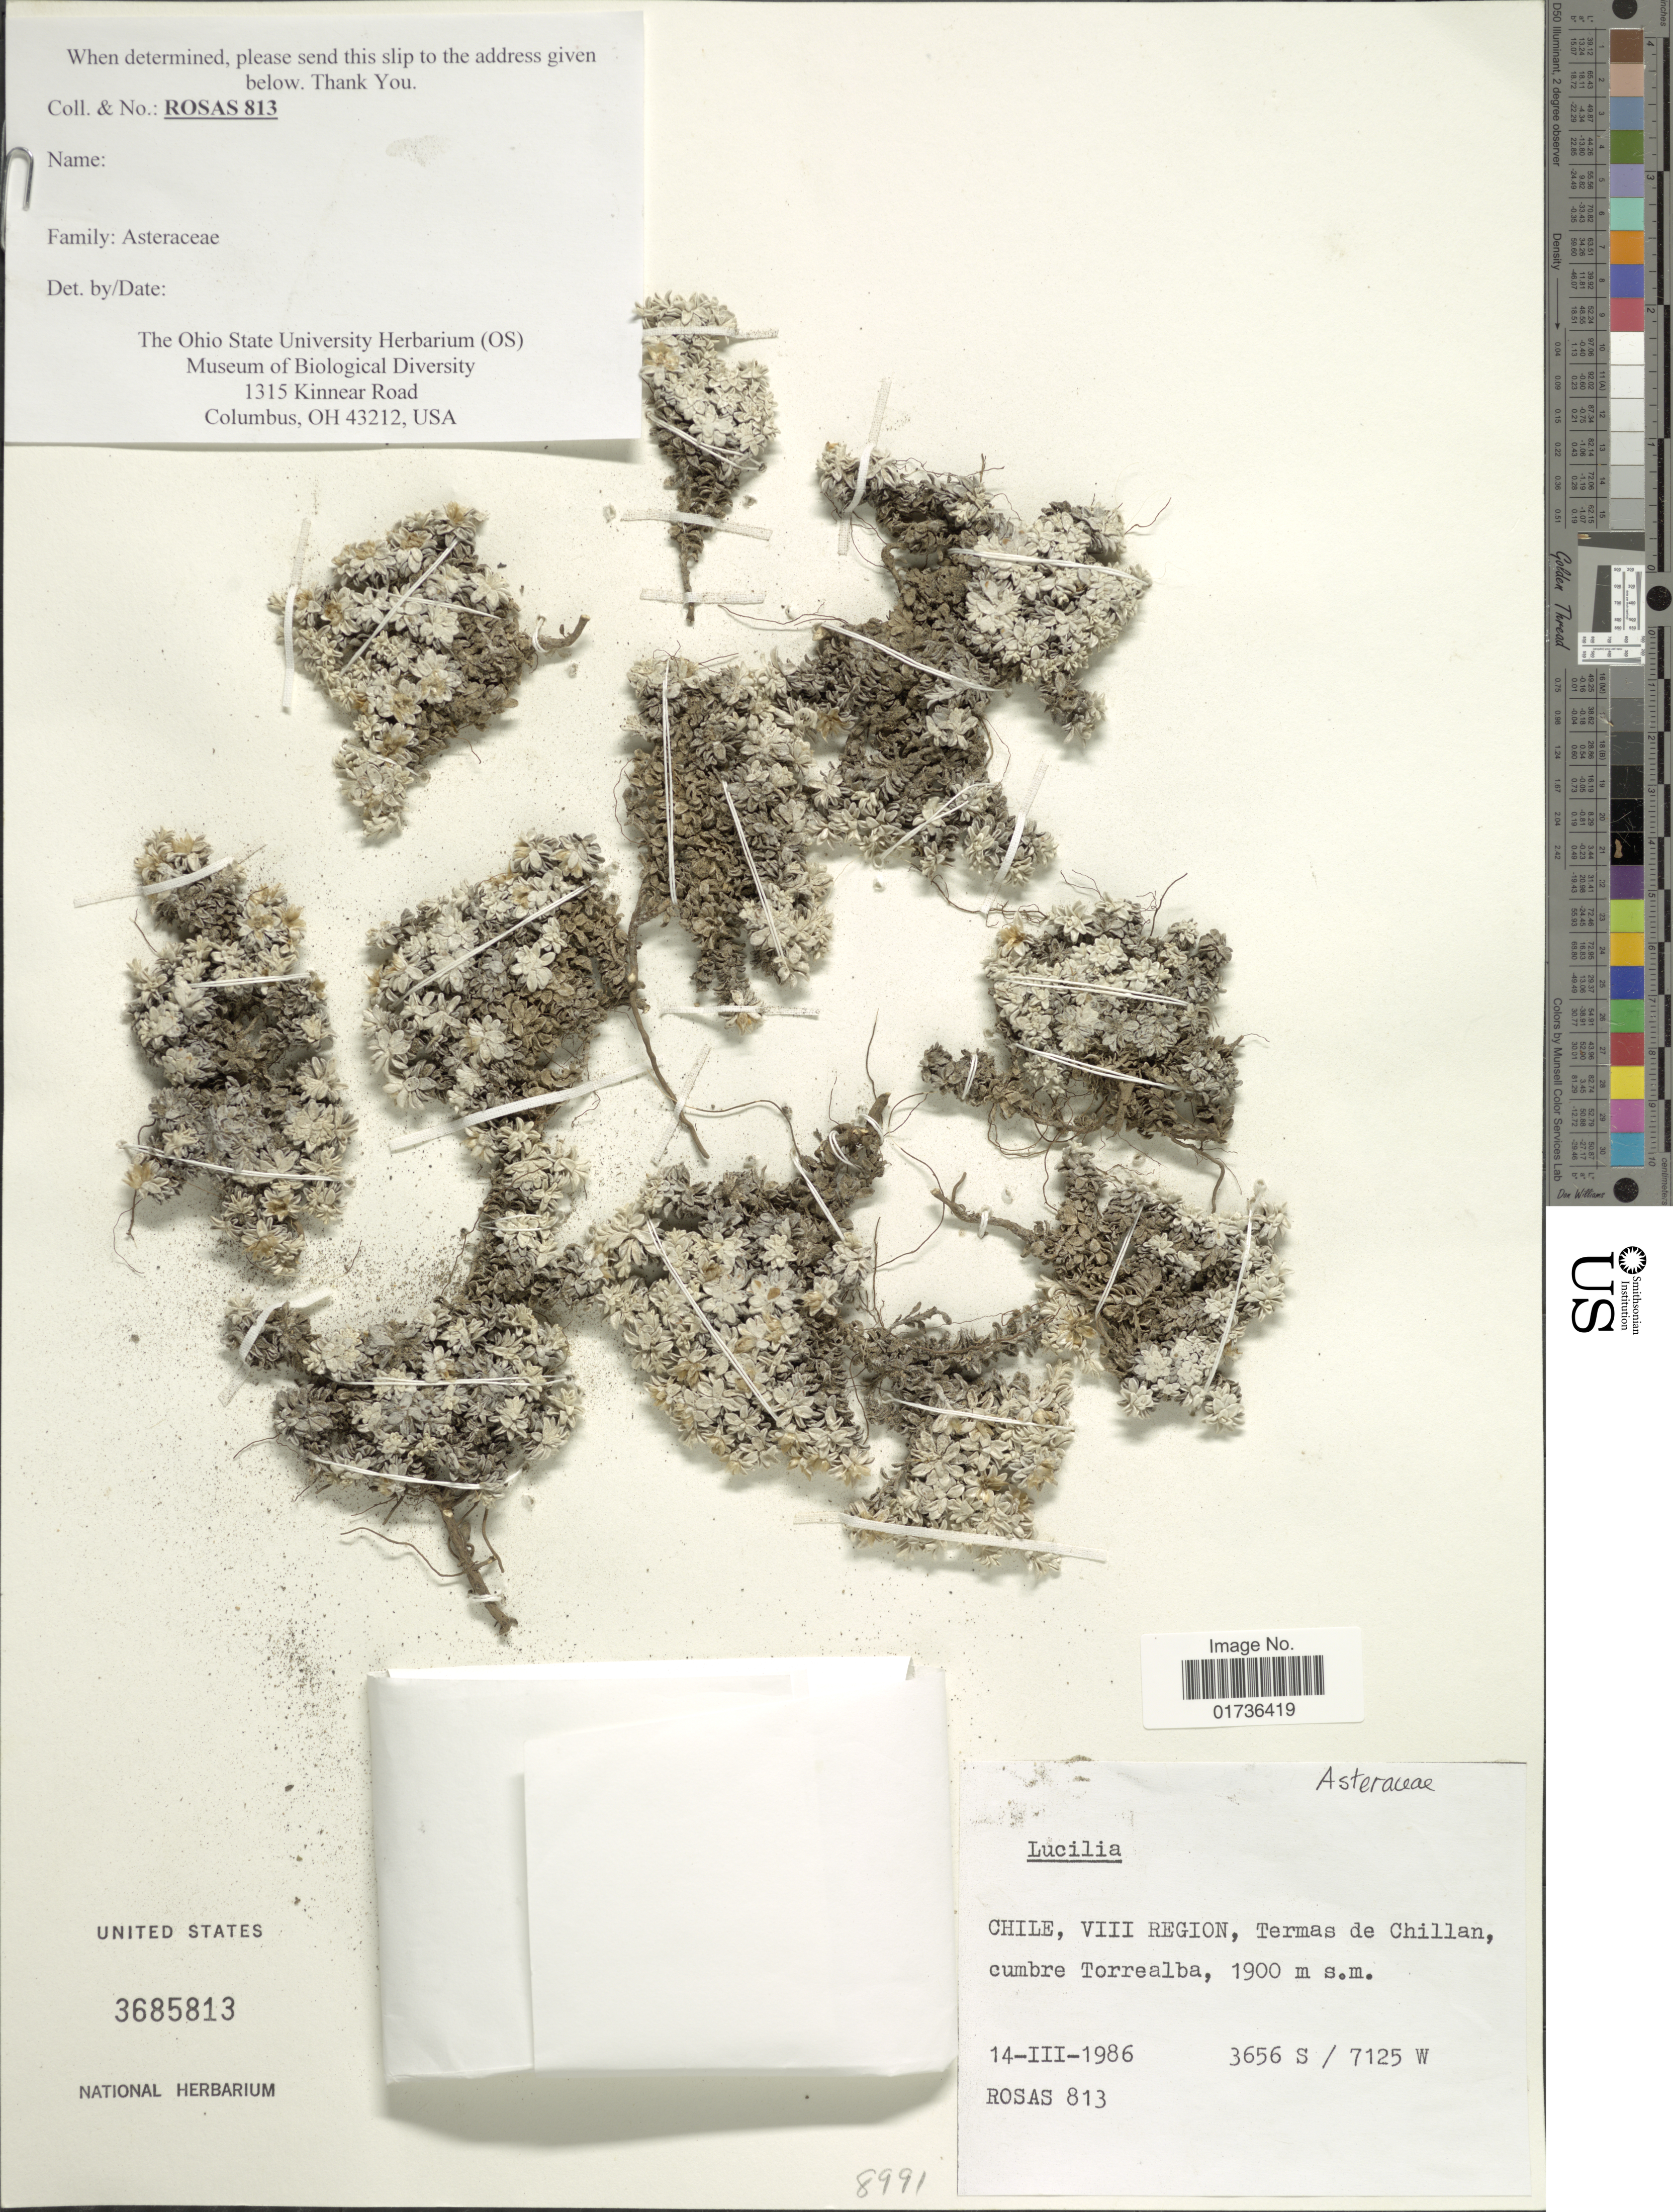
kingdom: Plantae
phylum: Tracheophyta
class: Magnoliopsida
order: Asterales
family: Asteraceae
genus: Belloa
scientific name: Belloa sp.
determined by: Dillon, M. O.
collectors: Rosas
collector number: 813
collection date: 1986-03-14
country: Chile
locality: VIII region, Termas de Chillan, cumbre Torrealba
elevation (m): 1900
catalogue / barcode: US 3685813